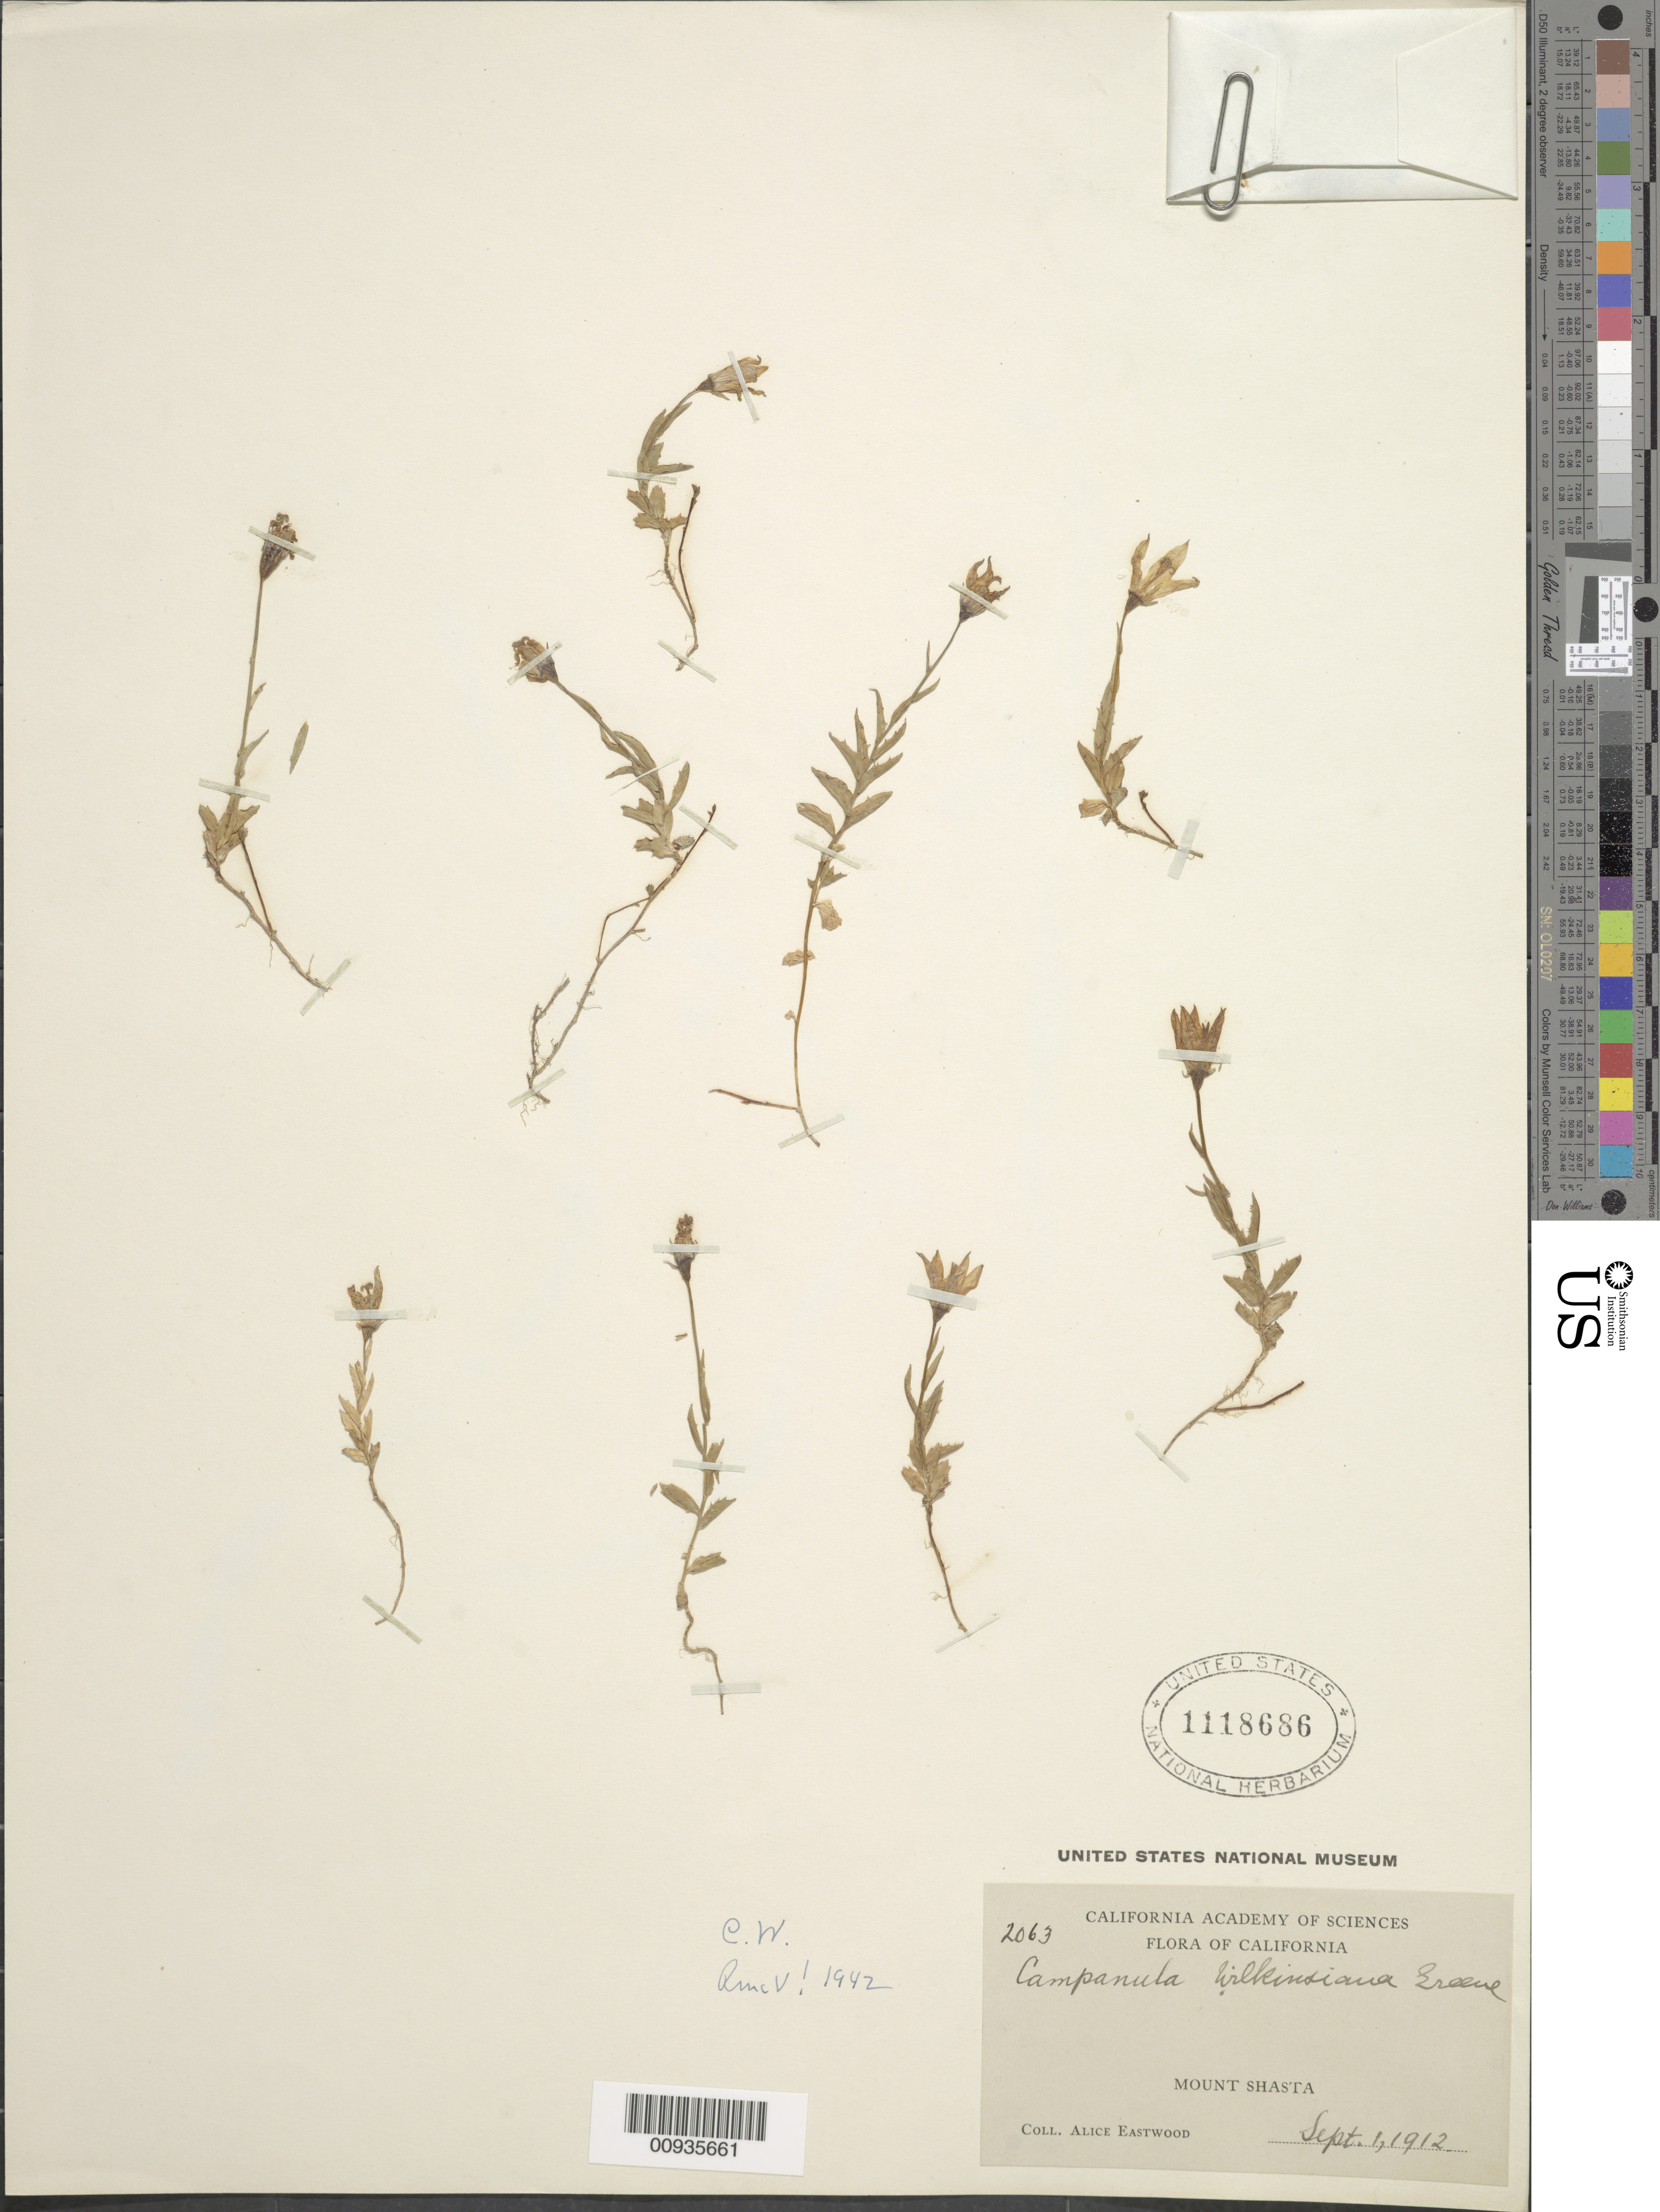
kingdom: Plantae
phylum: Tracheophyta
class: Magnoliopsida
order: Asterales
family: Campanulaceae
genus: Campanula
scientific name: Campanula uniflora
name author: L.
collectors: A. Eastwood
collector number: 20633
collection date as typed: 1 Sep 1912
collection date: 1912-09-01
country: United States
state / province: Oregon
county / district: Josephine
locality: Mount Shasta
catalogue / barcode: US 1118686